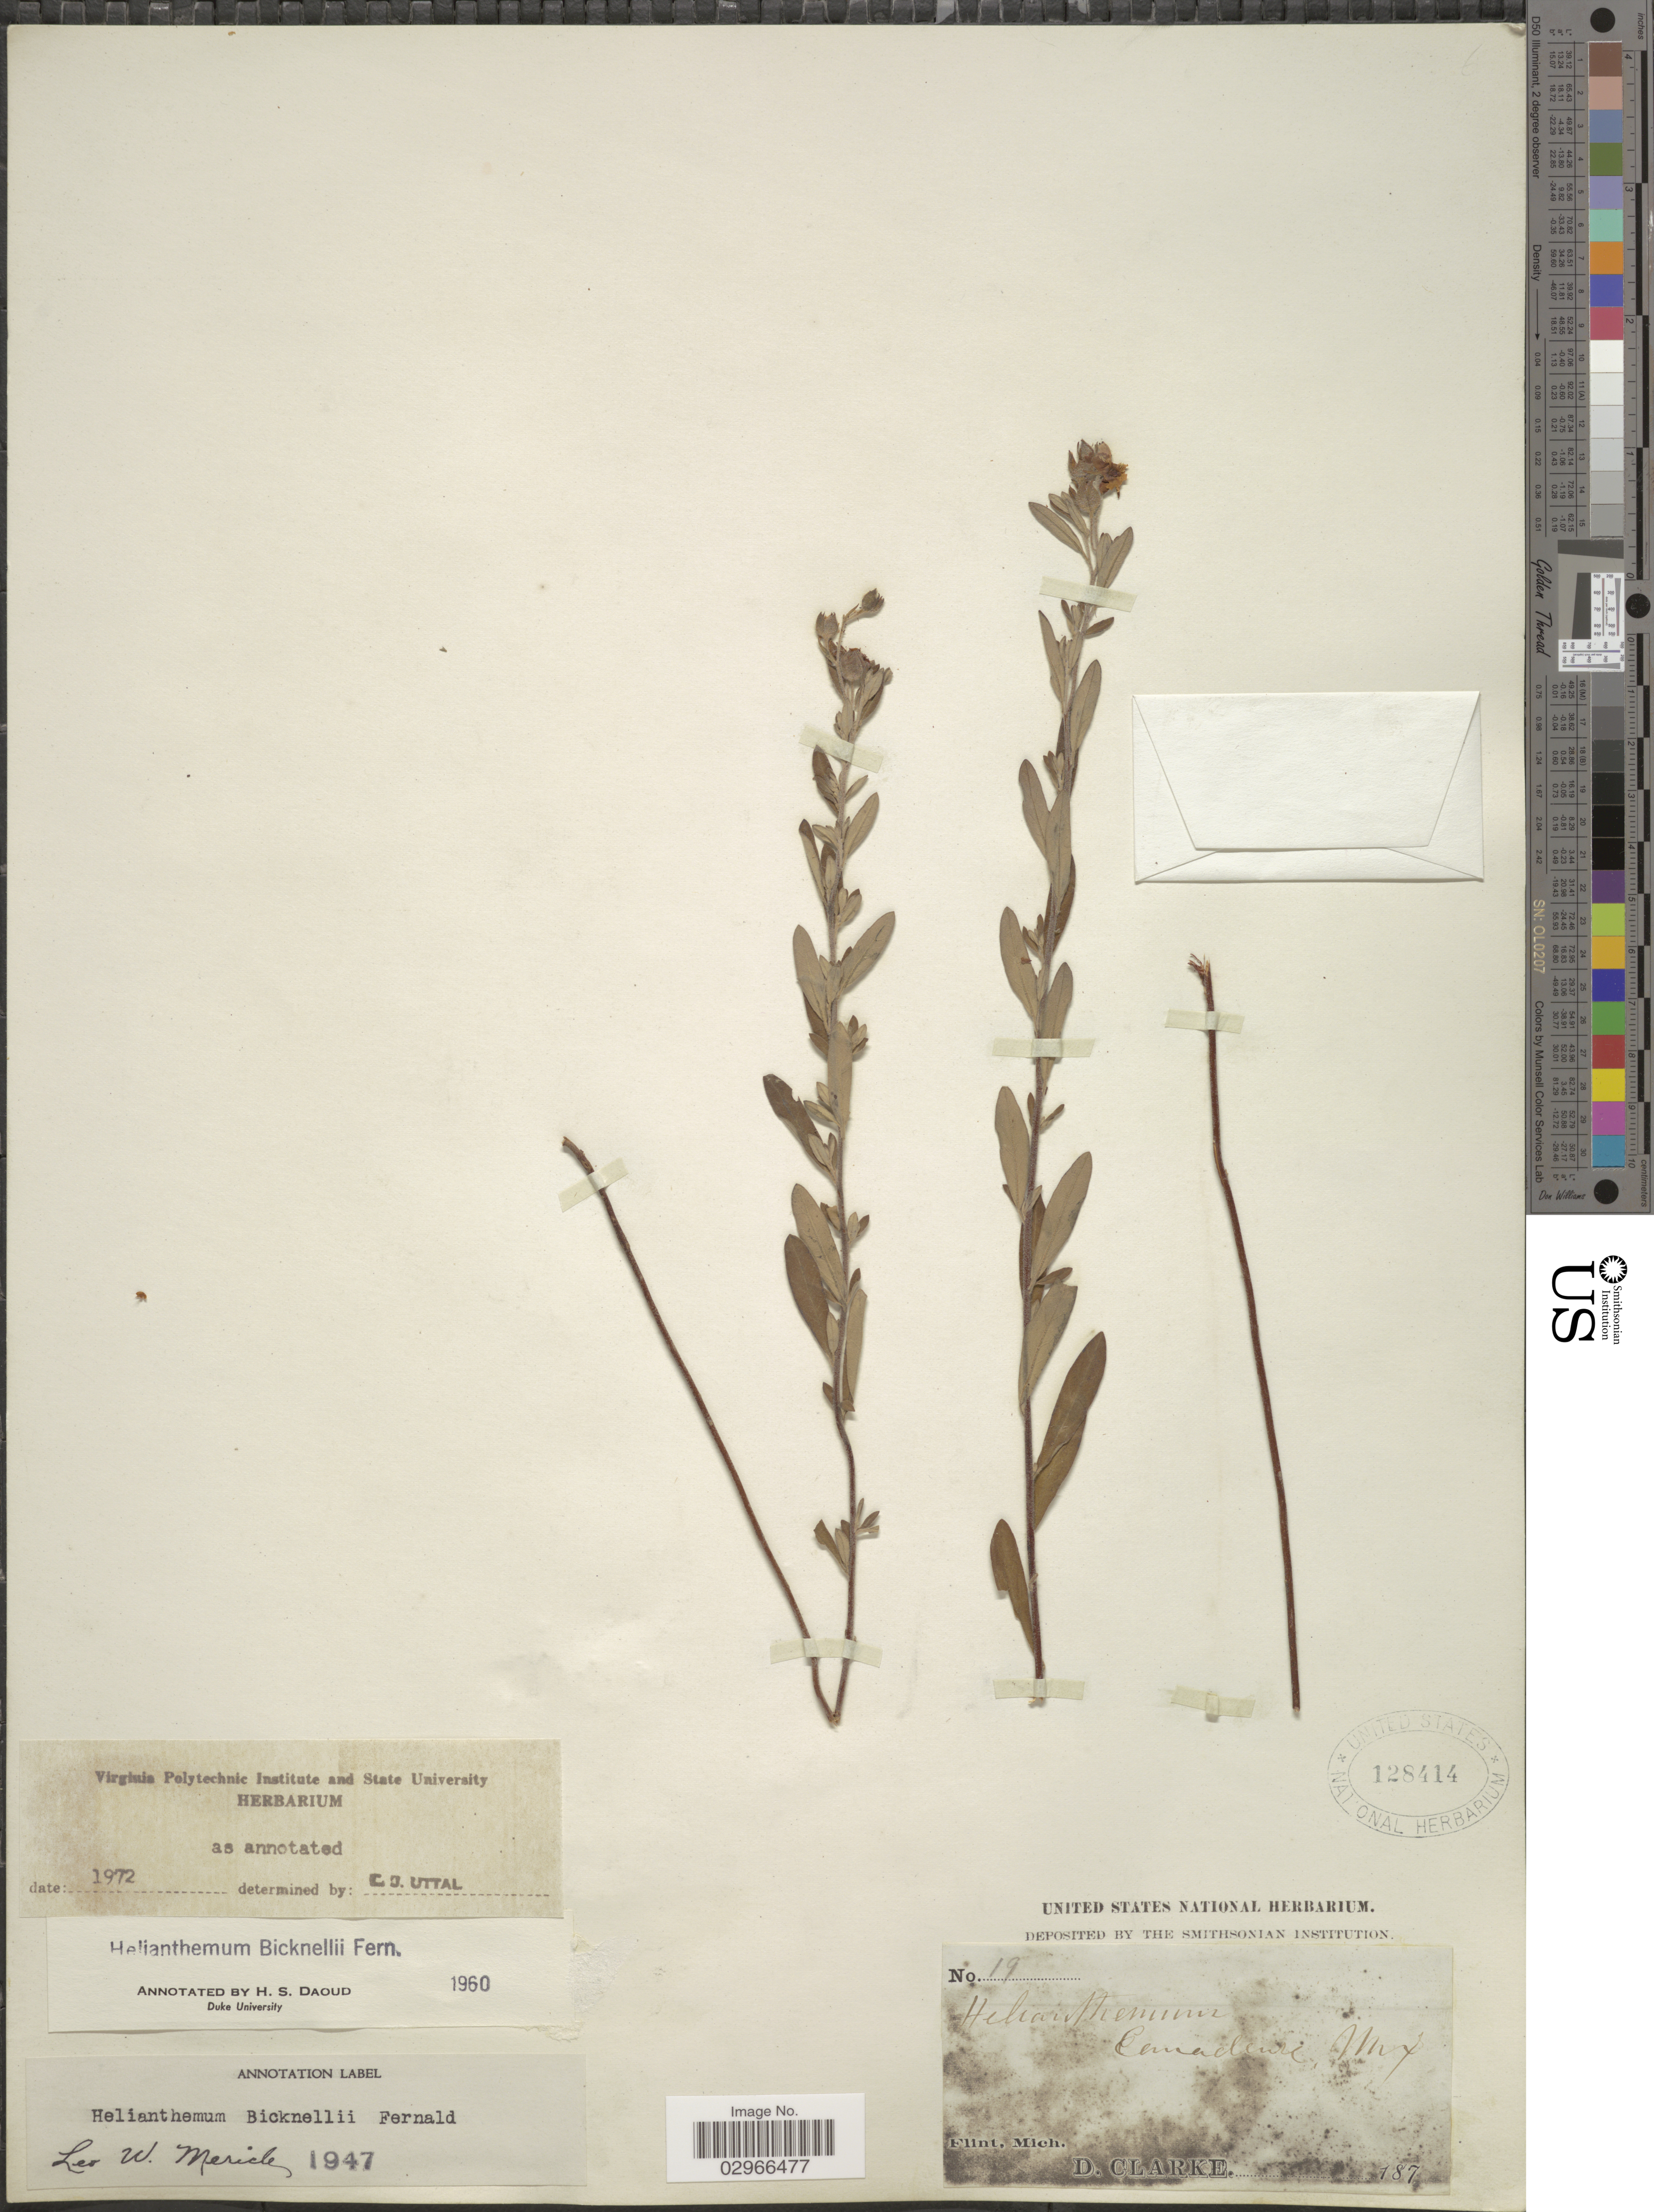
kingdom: Plantae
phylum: Tracheophyta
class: Magnoliopsida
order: Malvales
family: Cistaceae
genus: Helianthemum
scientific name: Helianthemum bicknellii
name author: Fernald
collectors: D. Clarke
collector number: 19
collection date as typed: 187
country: United States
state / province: Michigan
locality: Flint, Mich.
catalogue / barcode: US 128414